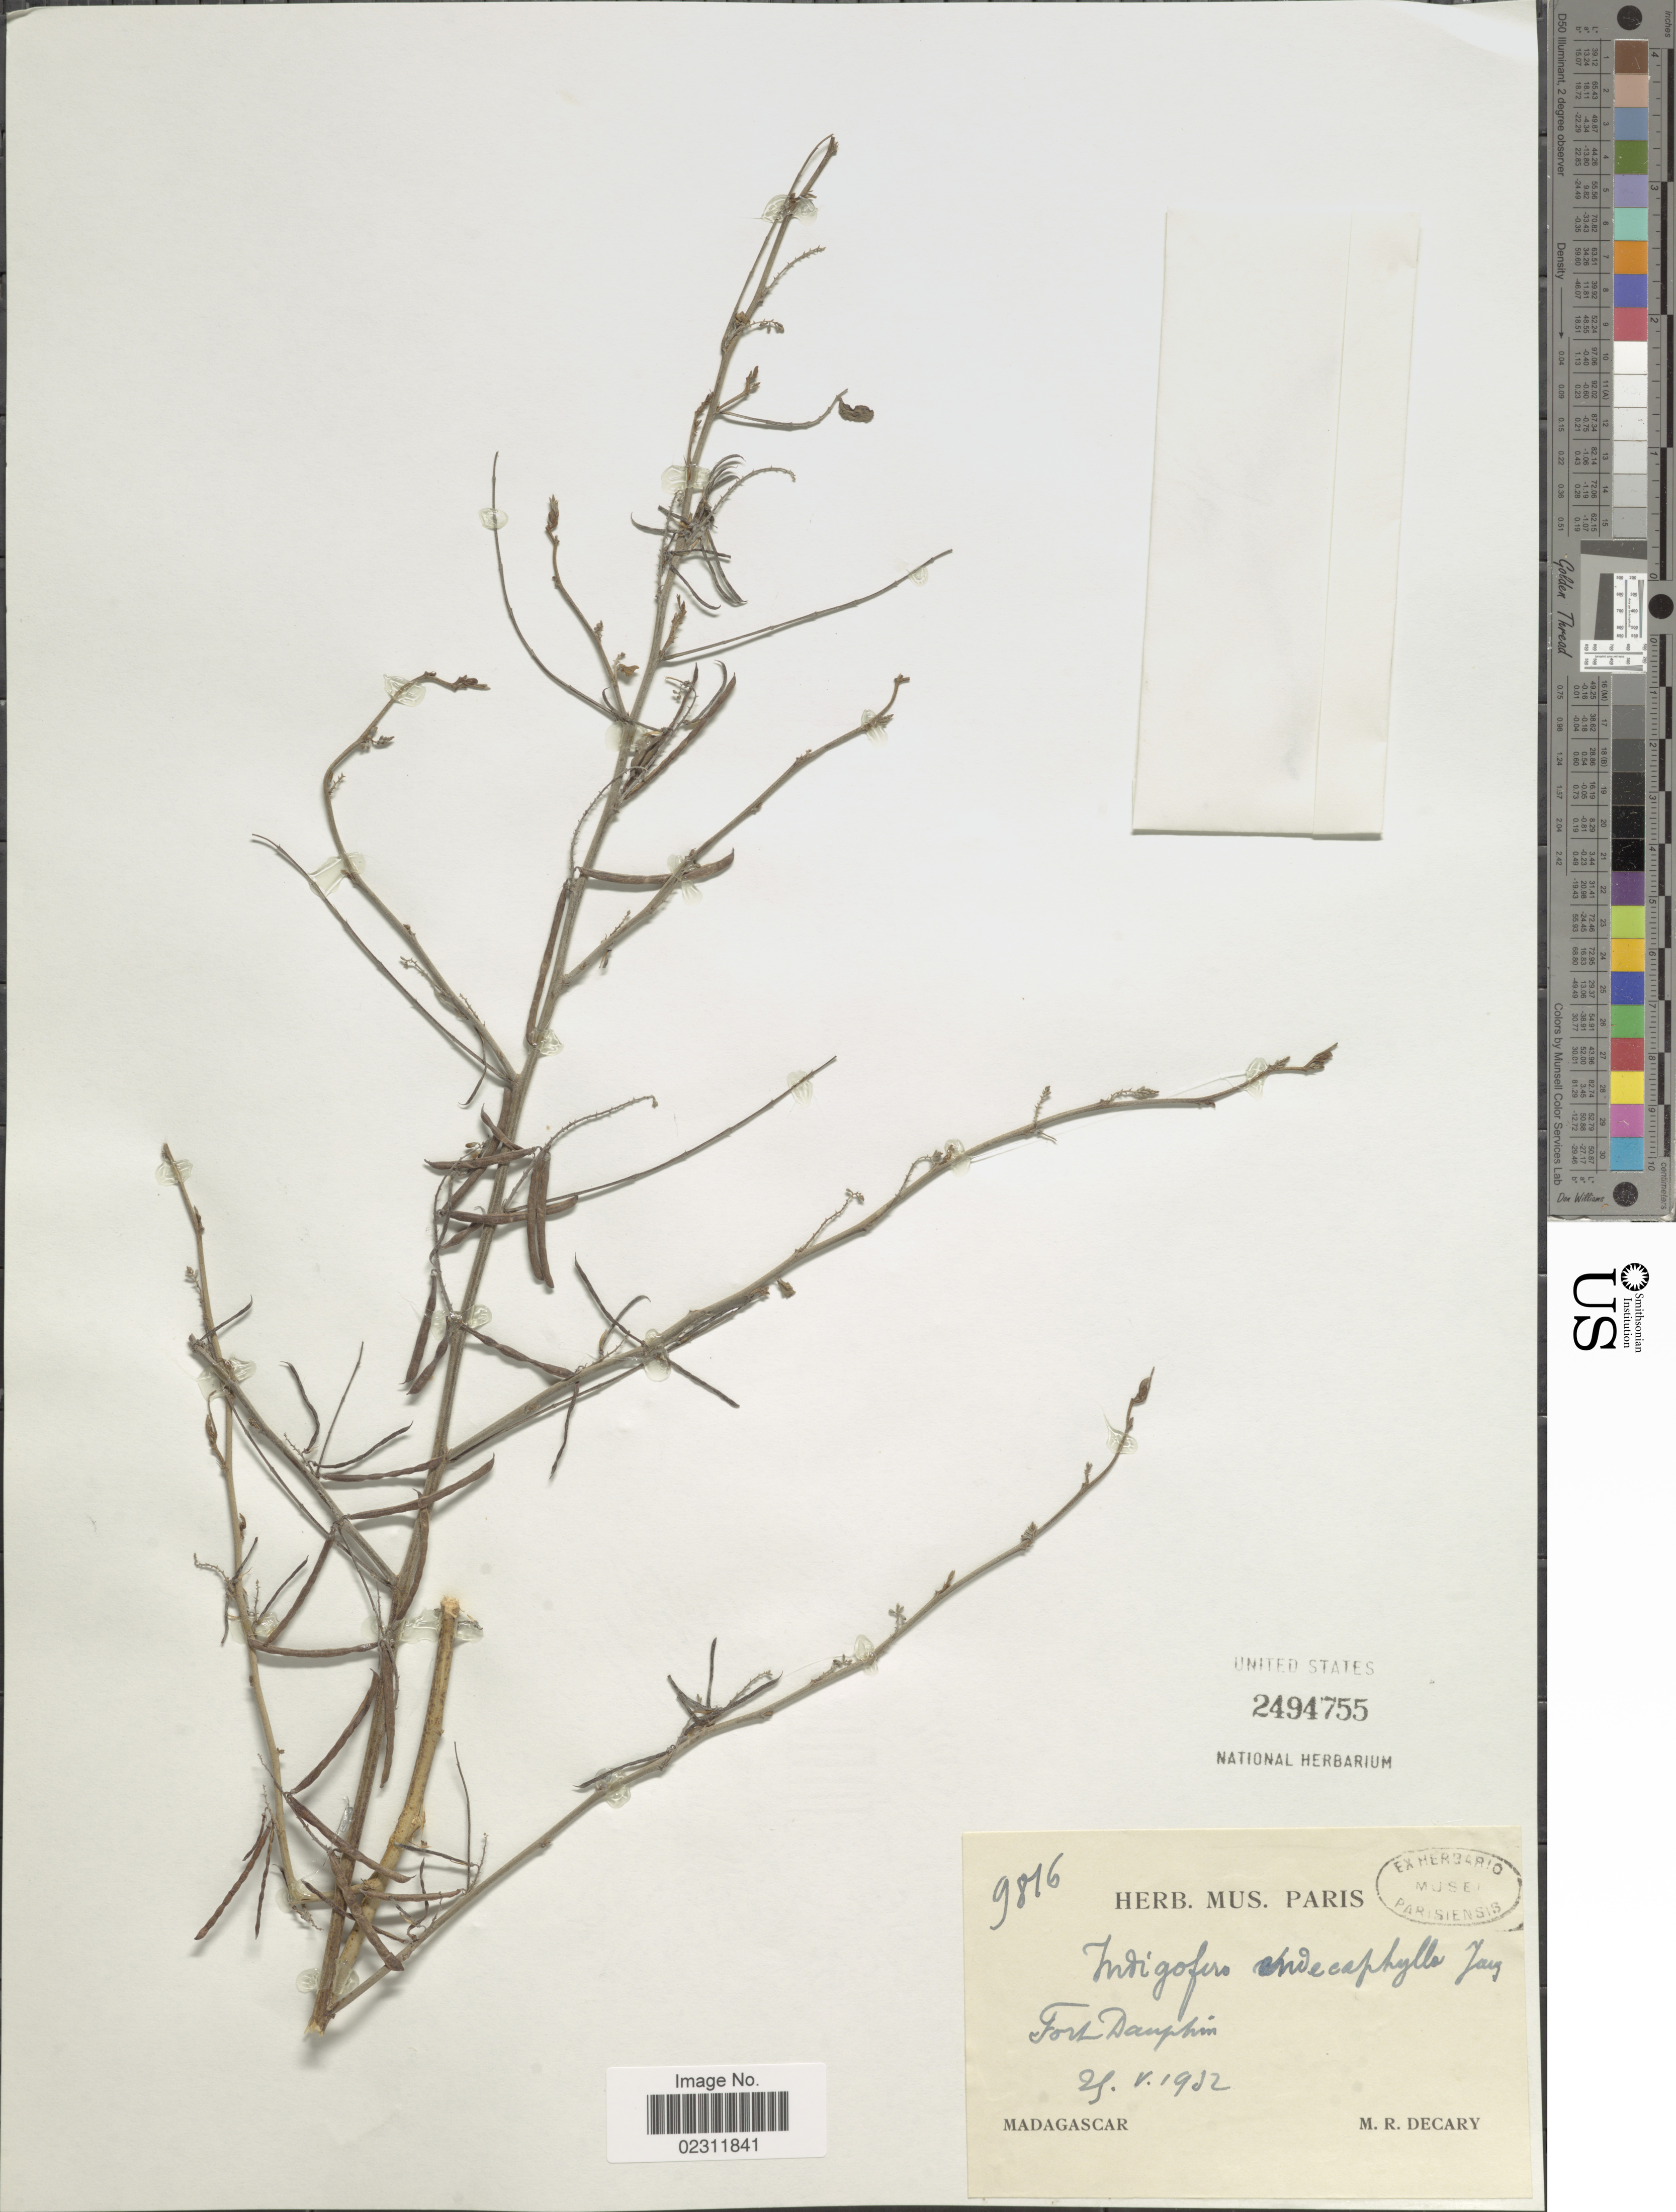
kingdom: Plantae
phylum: Tracheophyta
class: Magnoliopsida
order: Fabales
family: Fabaceae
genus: Indigofera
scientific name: Indigofera hendecaphylla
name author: Jacq.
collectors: R. Decary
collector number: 9816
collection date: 1932-05-25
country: Madagascar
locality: Fort Dauphin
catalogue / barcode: US 2494755